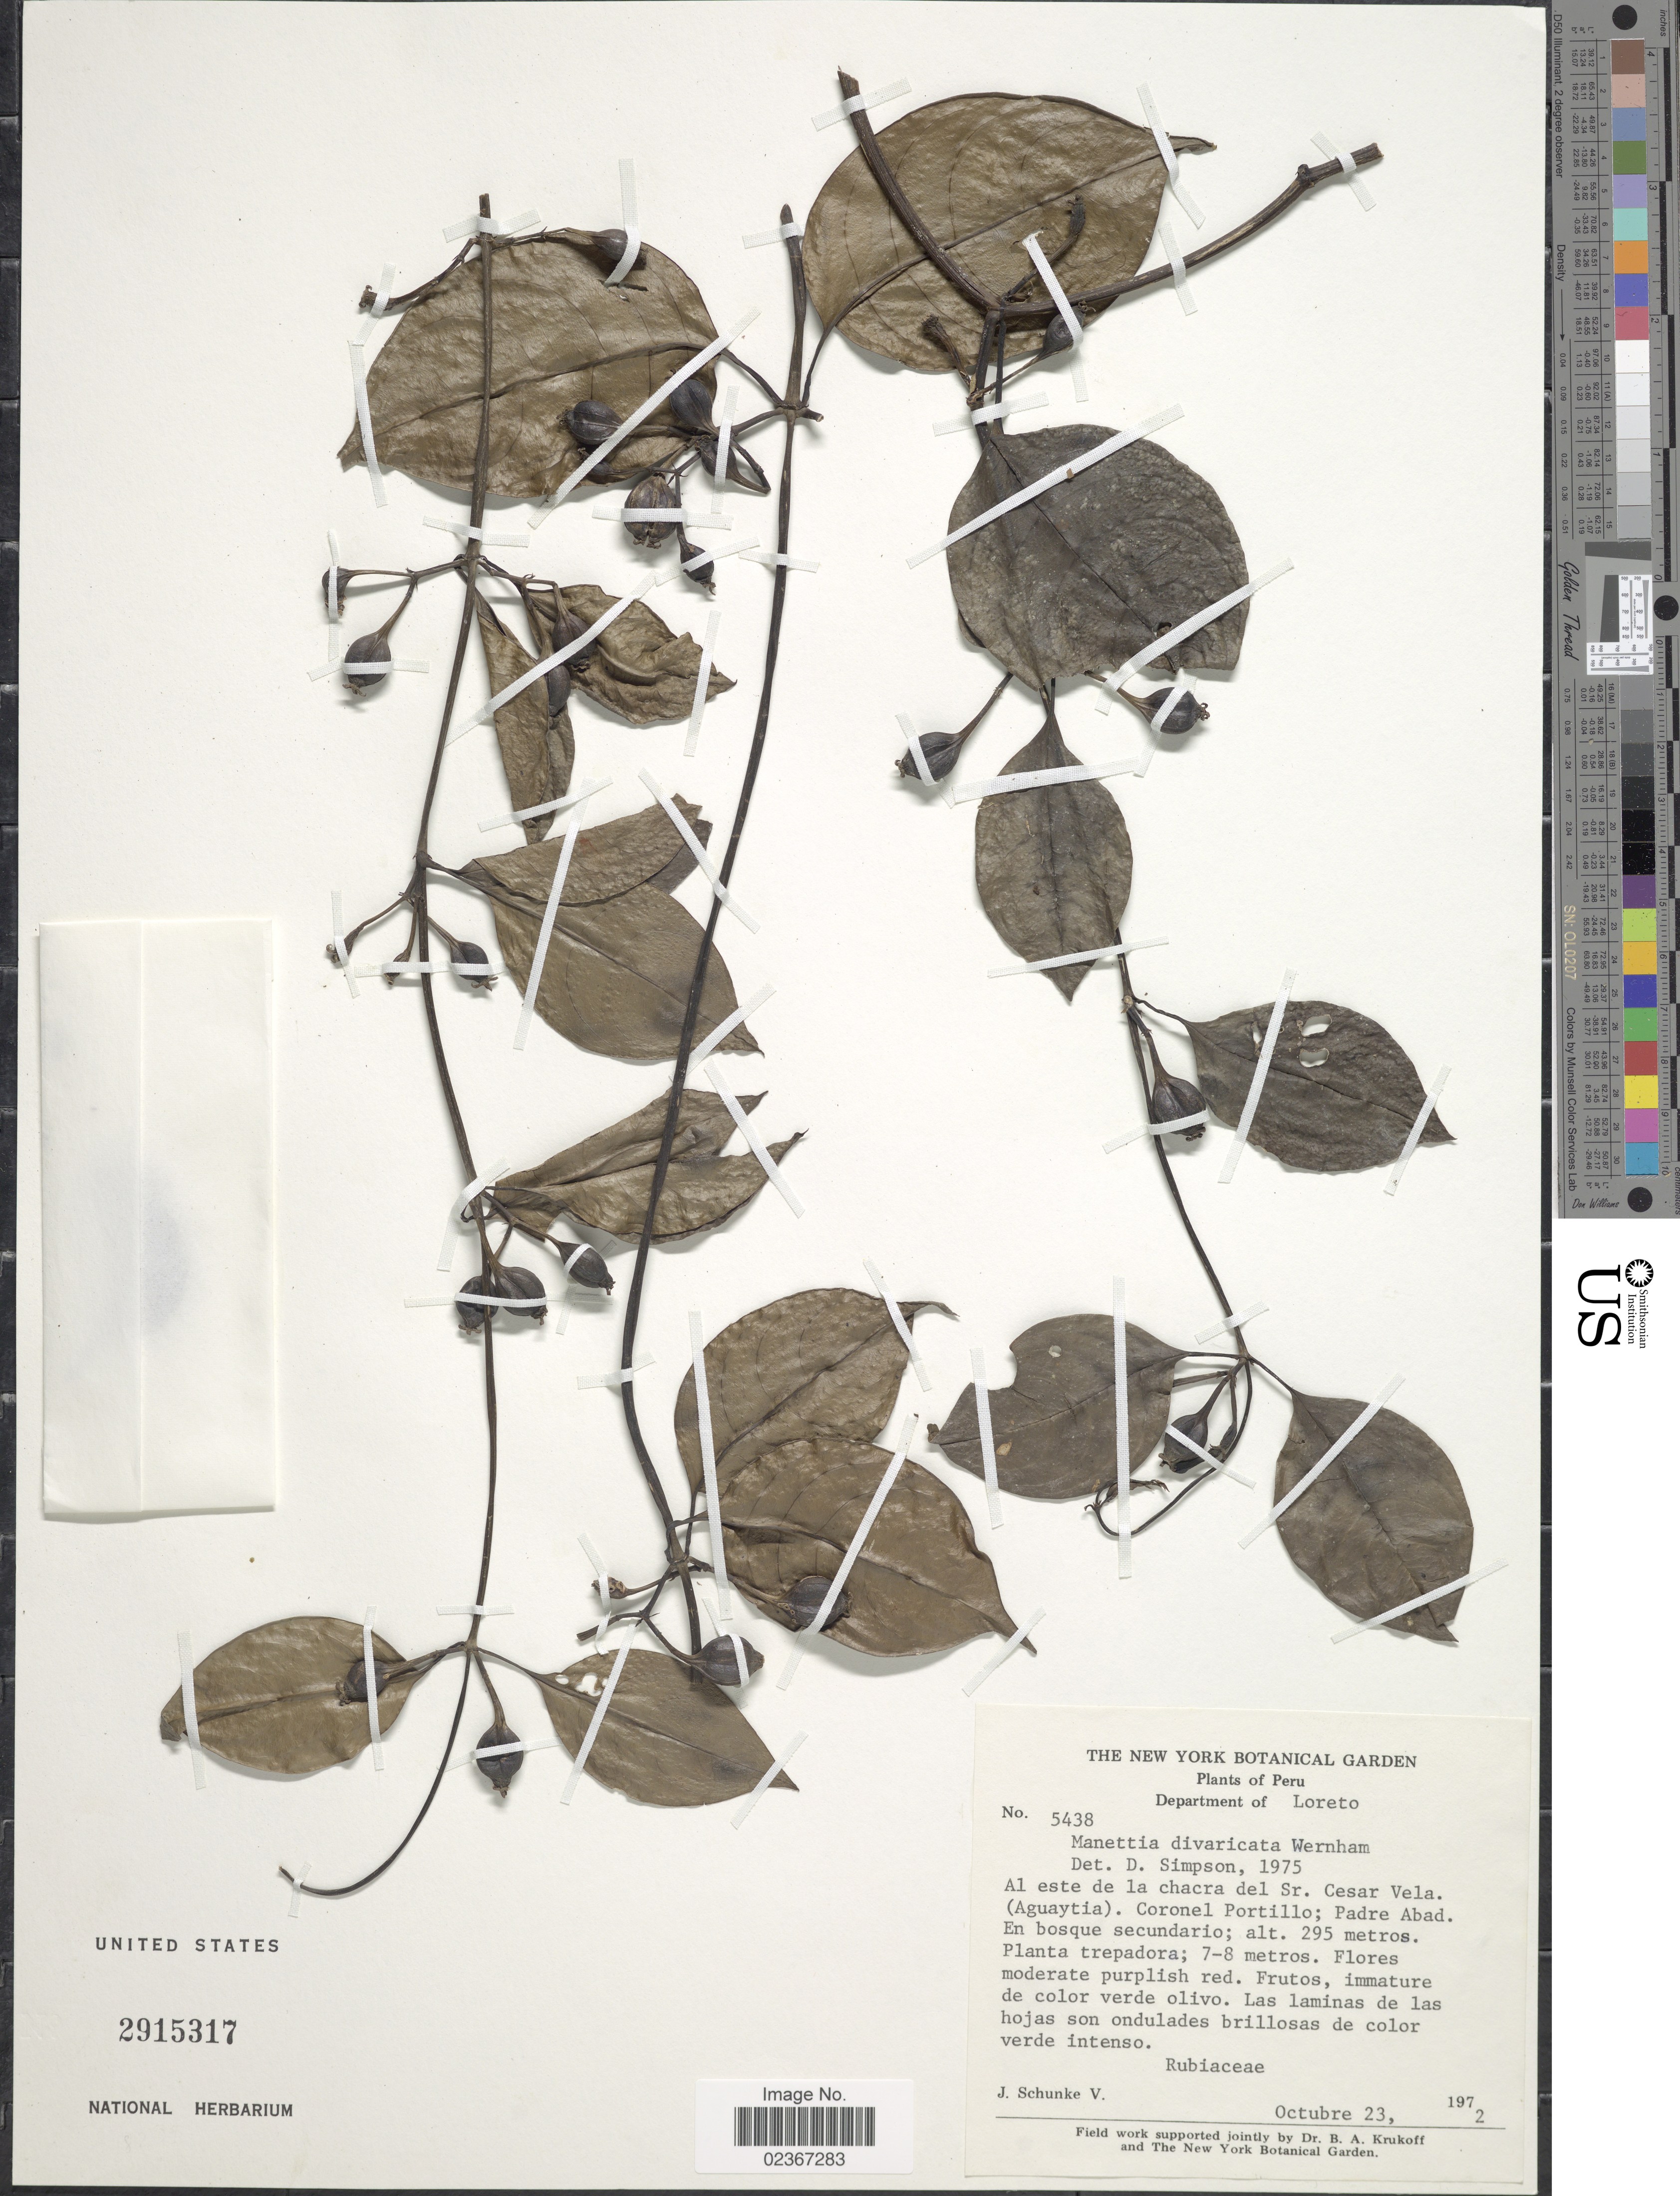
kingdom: Plantae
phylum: Tracheophyta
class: Magnoliopsida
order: Gentianales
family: Rubiaceae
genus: Manettia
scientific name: Manettia divaricata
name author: Wernham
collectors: J. Schunke Vigo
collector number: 5438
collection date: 1972-10-23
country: Peru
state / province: Loreto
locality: Department of Loreto. Al este de la Chacra del Sr. Cesar Vela. (Aguaytia). Coronel Portillo; Padre Abad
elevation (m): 295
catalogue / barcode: US 2915317